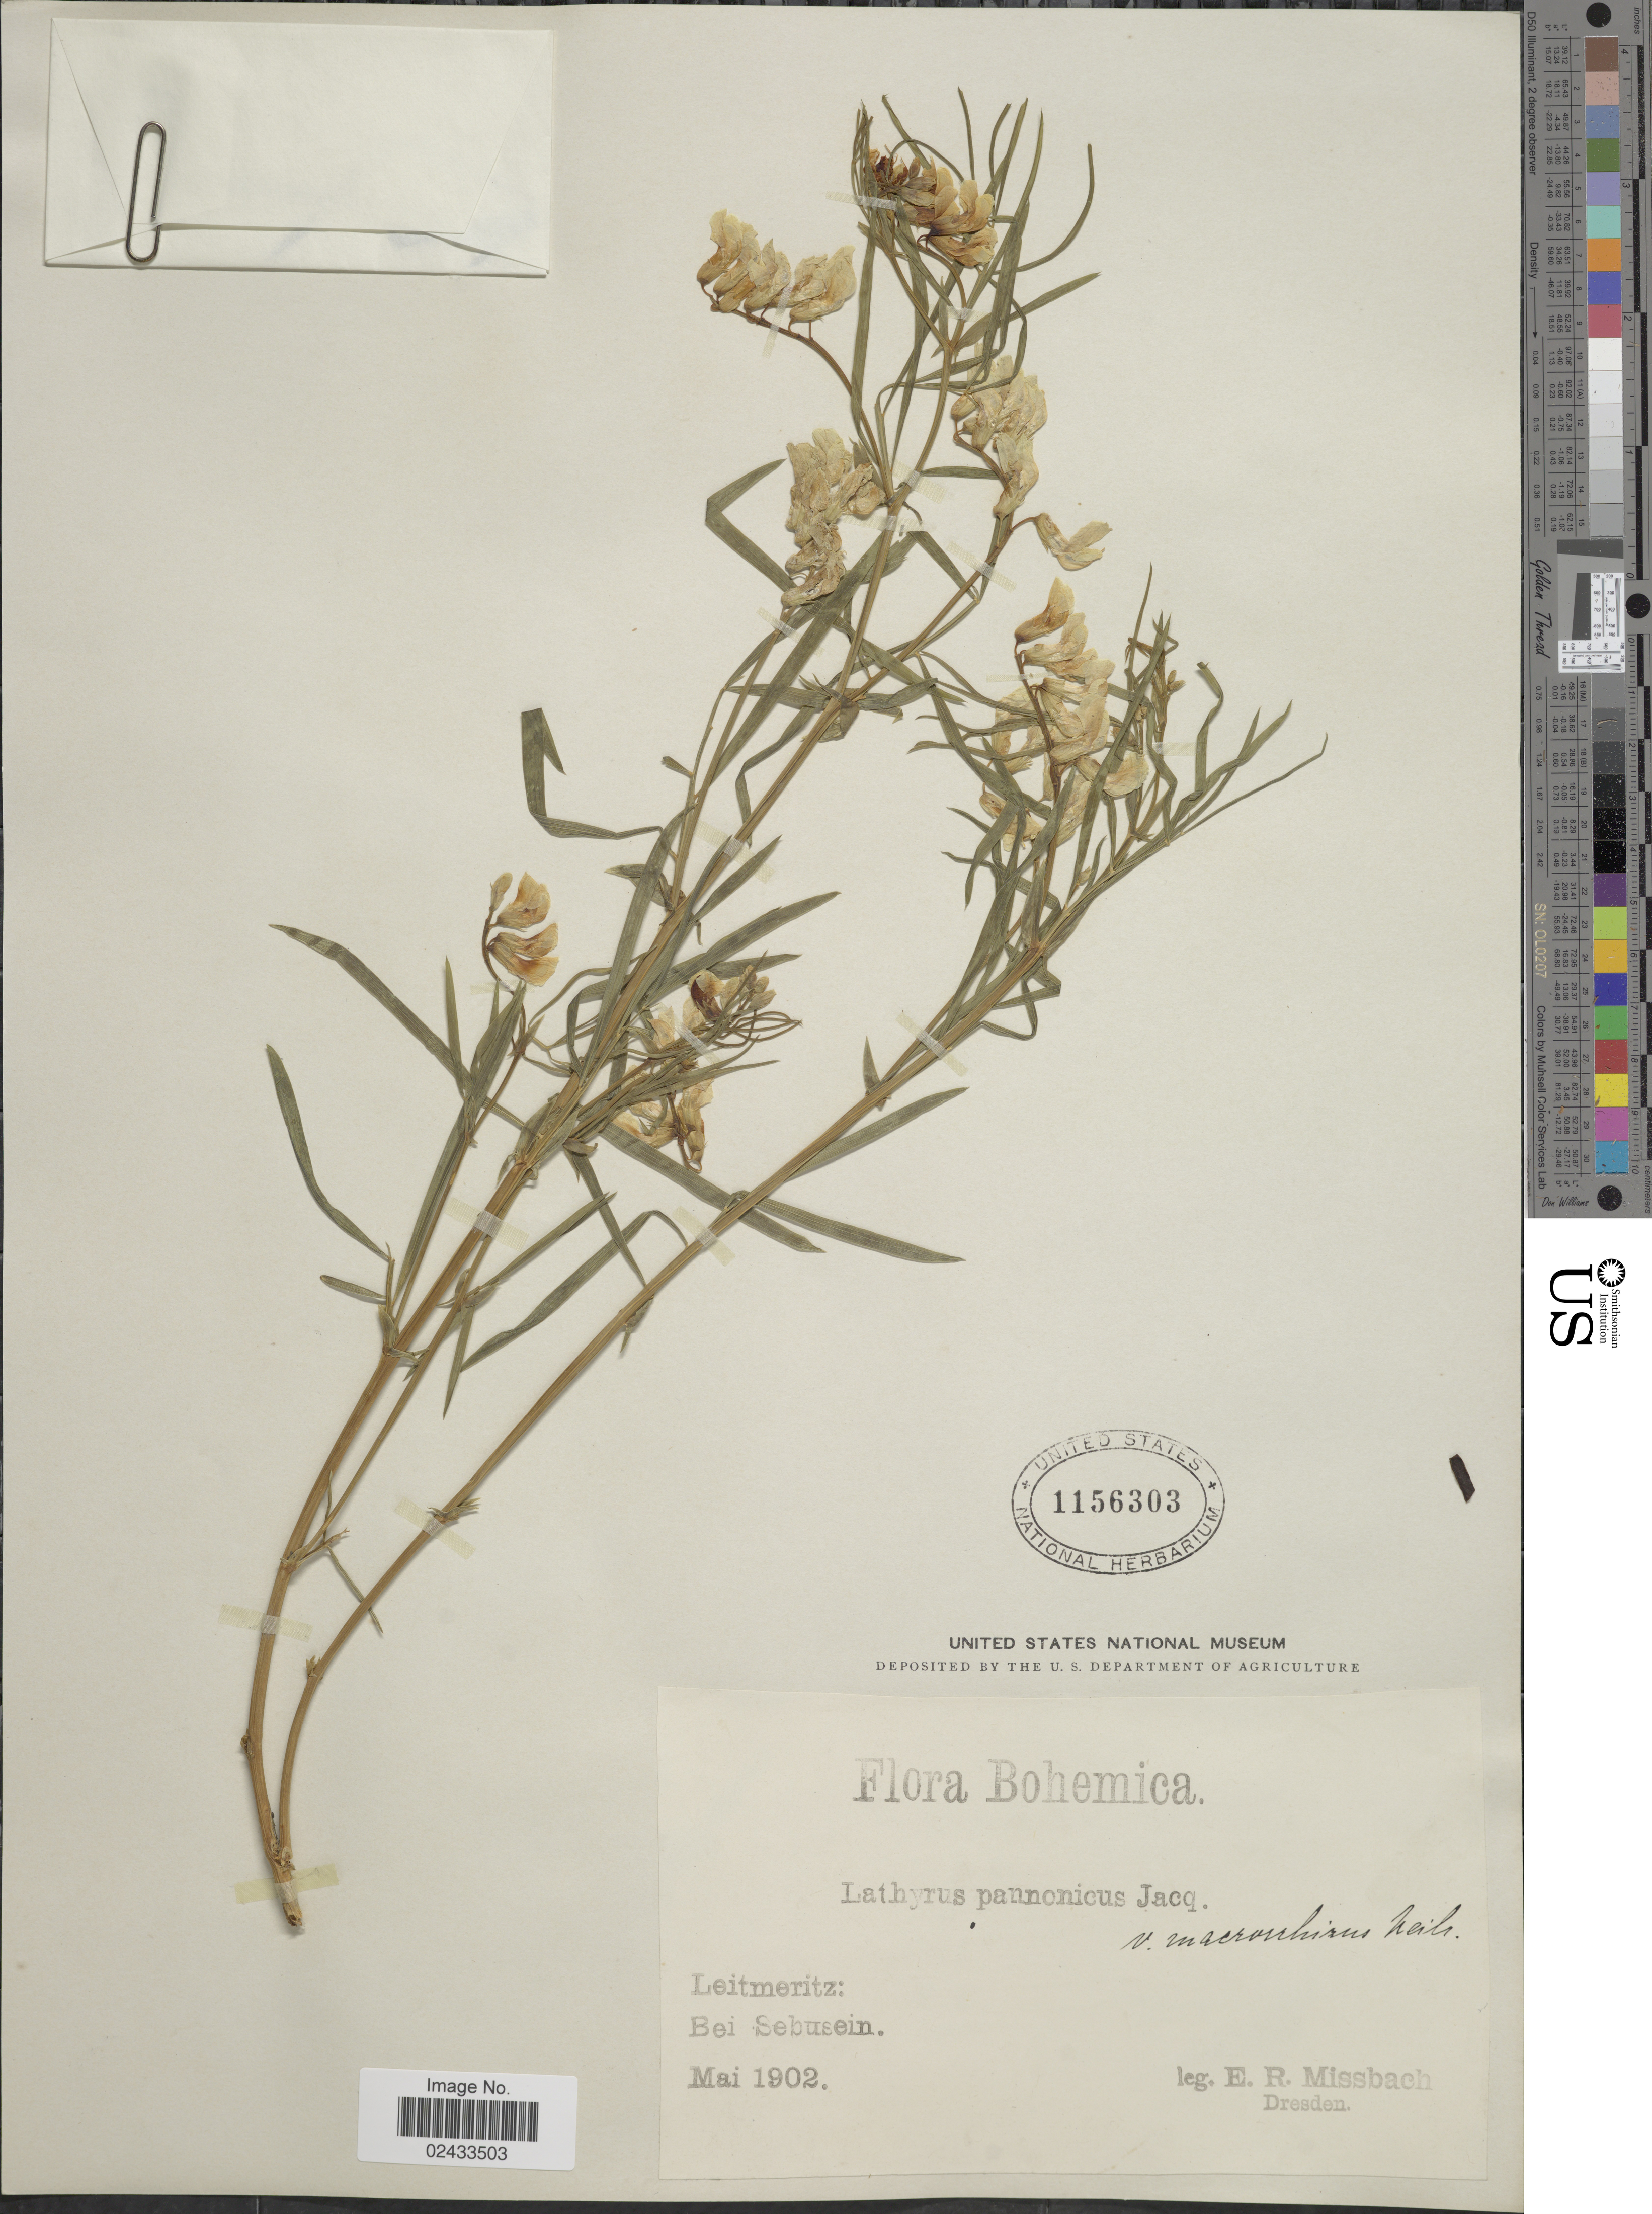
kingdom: Plantae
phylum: Tracheophyta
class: Magnoliopsida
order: Fabales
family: Fabaceae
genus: Lathyrus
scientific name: Lathyrus pannonicus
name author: (Jacq.) Garcke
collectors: E. Missbach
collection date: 1902-05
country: Czechia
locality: Bohemica. Leitmeritz, Bei Sebusein.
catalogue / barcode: US 1156303